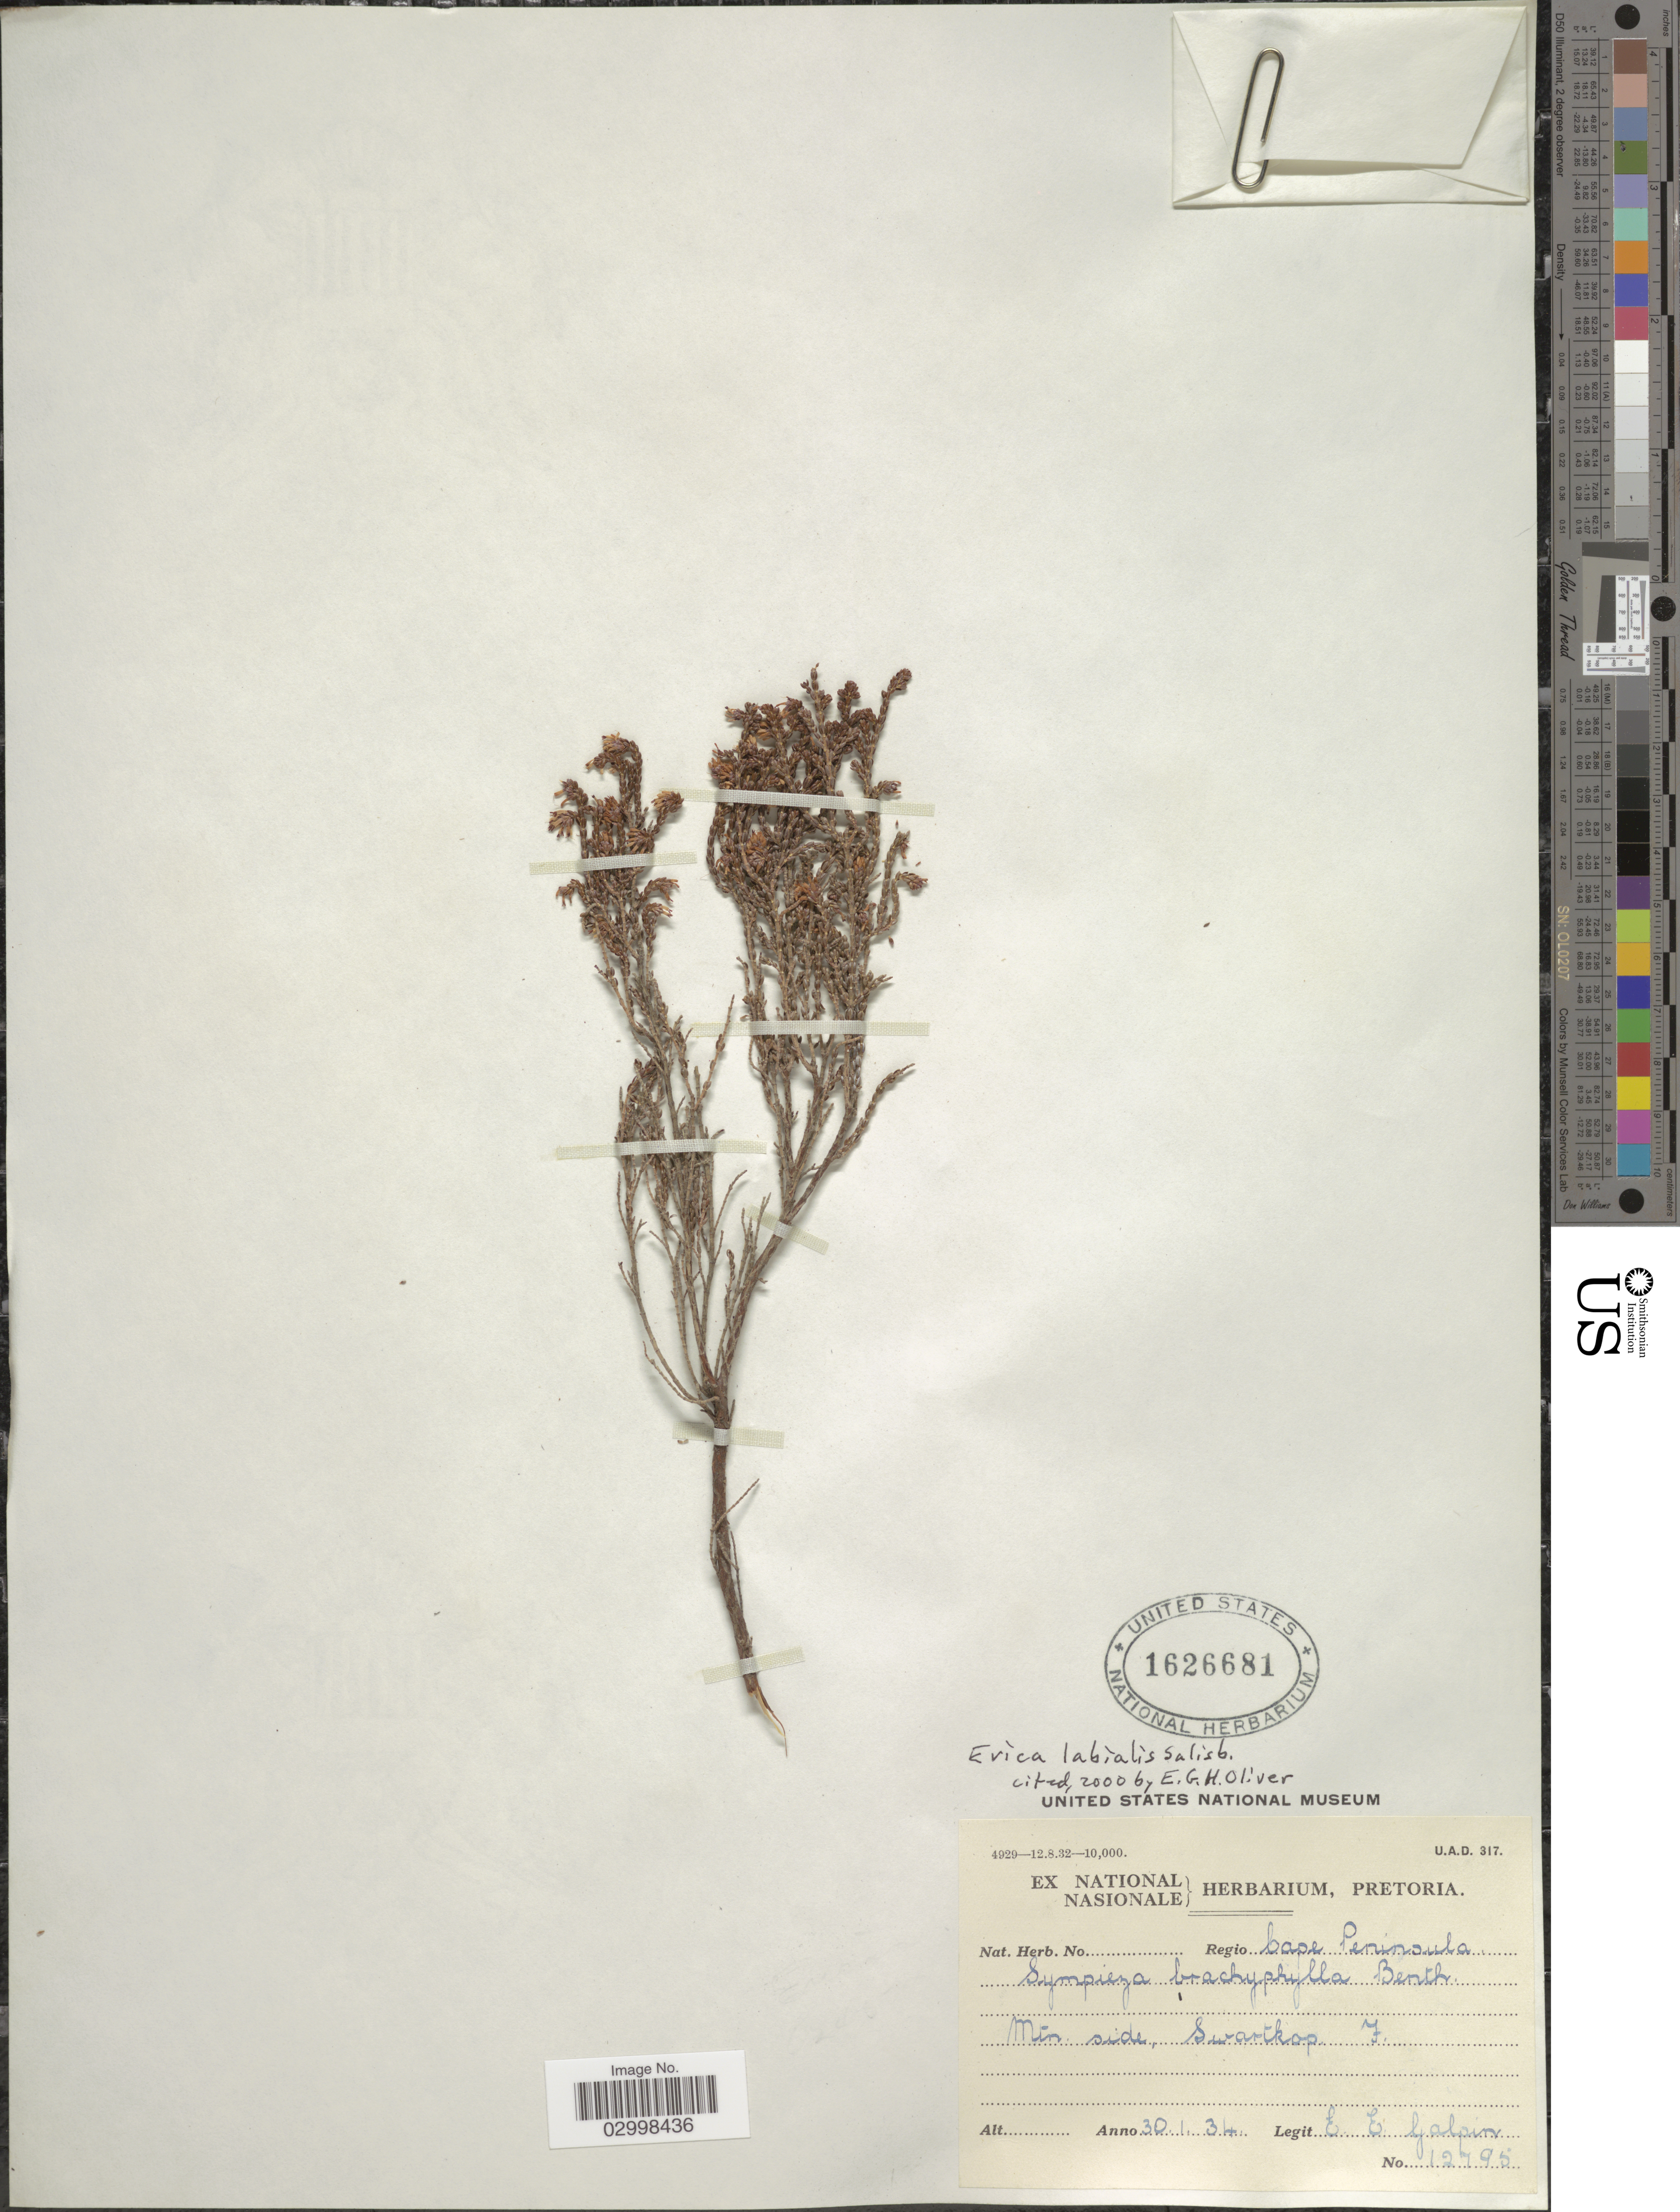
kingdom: Plantae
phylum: Tracheophyta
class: Magnoliopsida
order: Ericales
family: Ericaceae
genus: Erica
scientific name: Erica labialis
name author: Salisb.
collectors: E. Galpin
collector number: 12795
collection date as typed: Transcribed d/m/y: 30/1/34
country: South Africa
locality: Regio Cape Peninsula, Mtn. side, Swartkop F.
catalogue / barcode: US 1626681